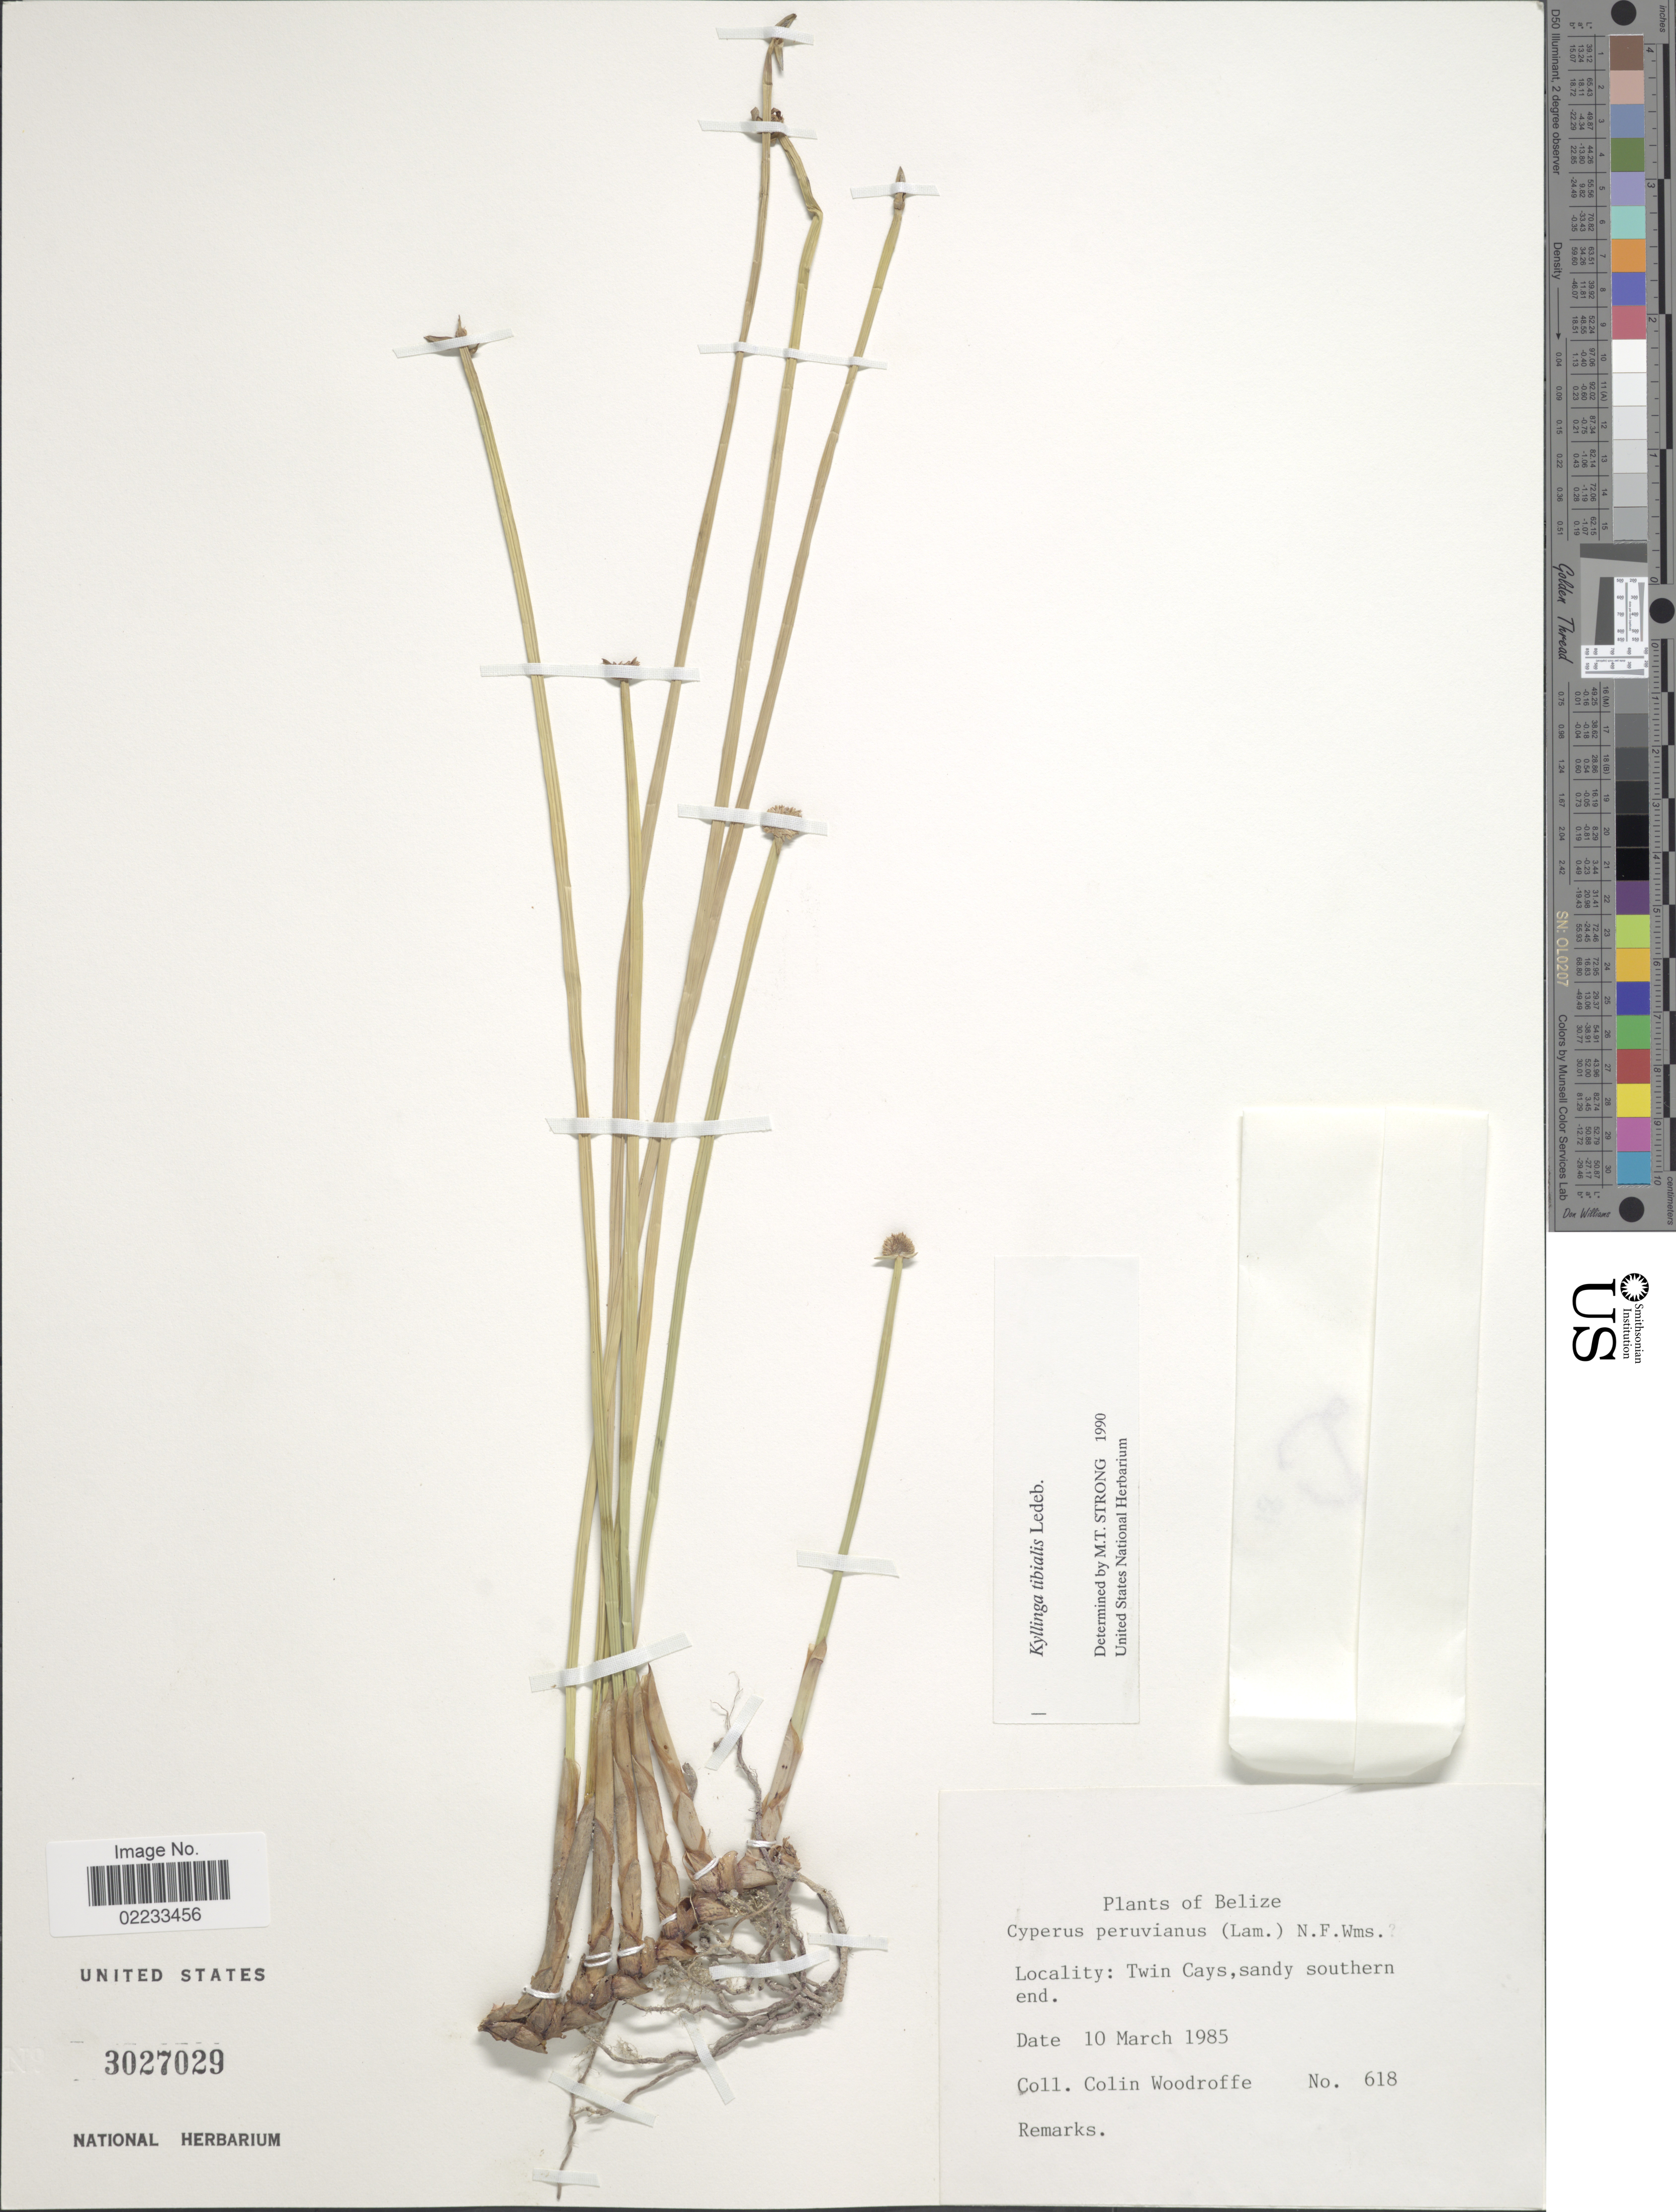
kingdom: Plantae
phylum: Tracheophyta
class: Liliopsida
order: Poales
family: Cyperaceae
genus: Cyperus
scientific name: Cyperus tibialis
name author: (Poit. ex Ledeb.) Govaerts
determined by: Strong, Mark T., (BOT), Smithsonian Institution - National Museum of Natural History (UNITED STATES)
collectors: C. Woodroffe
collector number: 618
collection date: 1985-03-10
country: Belize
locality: Twin Cays, sandy southern end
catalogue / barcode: US 3027029